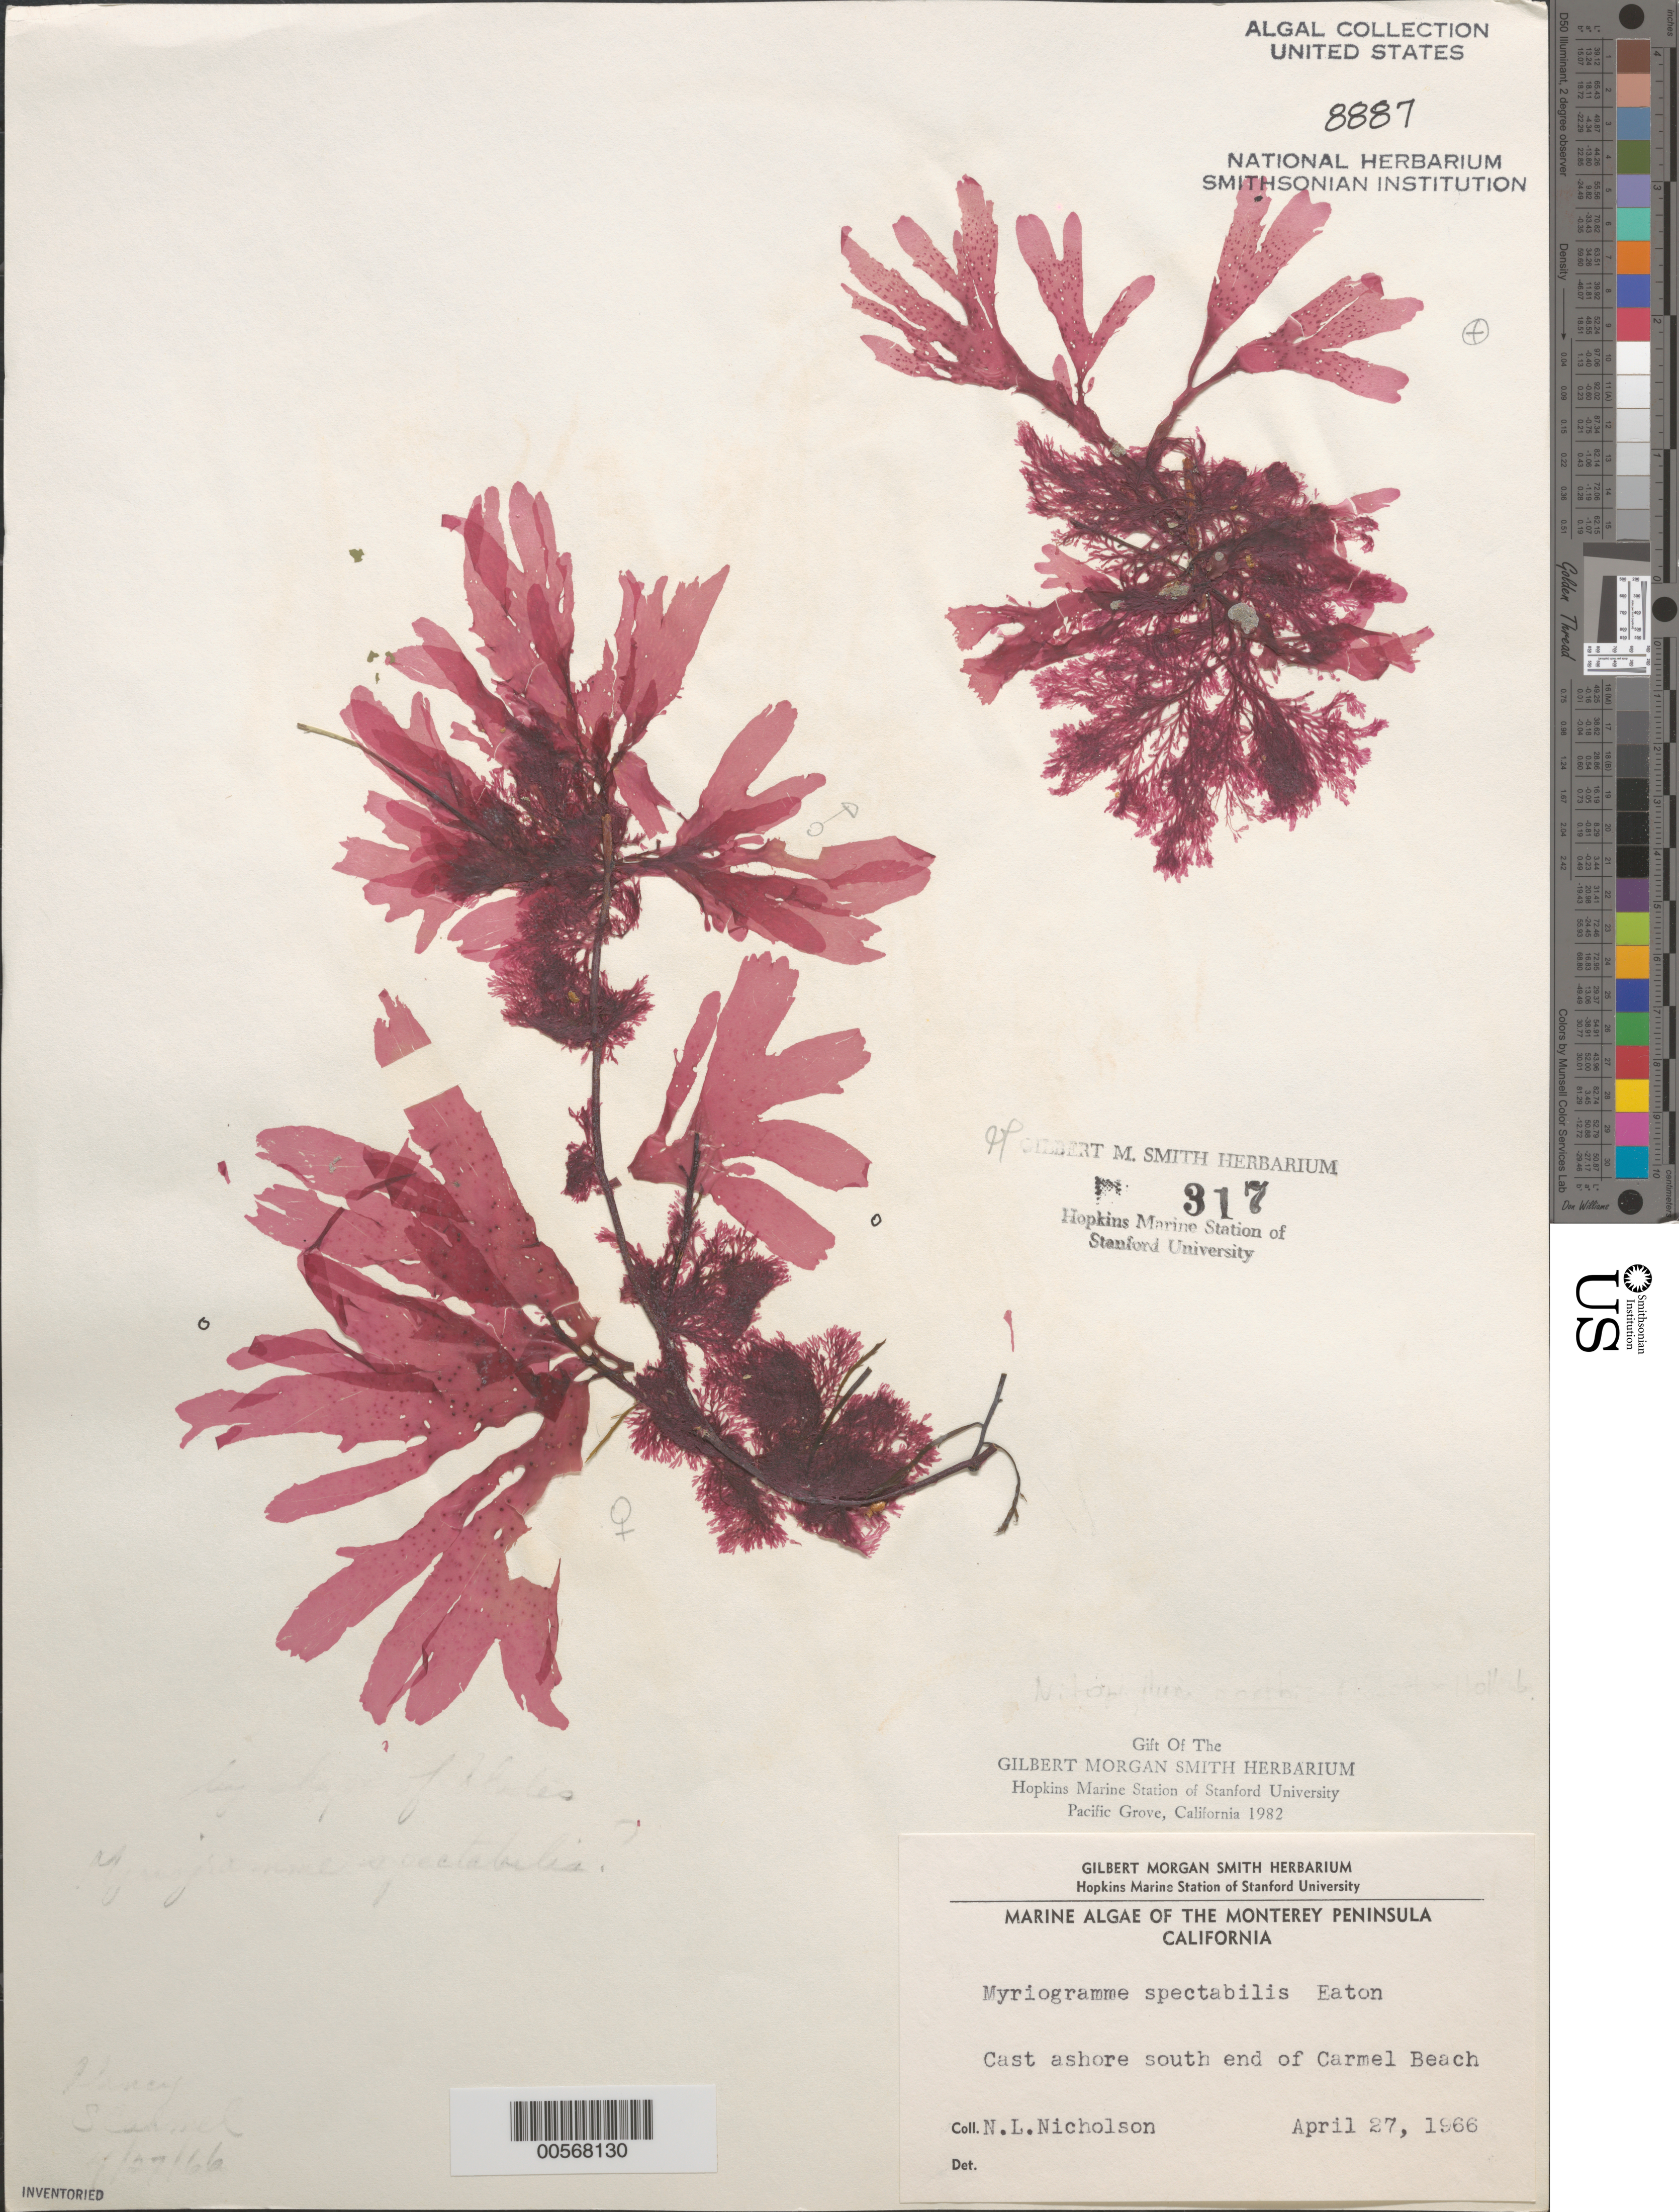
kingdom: Plantae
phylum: Rhodophyta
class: Florideophyceae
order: Ceramiales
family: Delesseriaceae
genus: Myriogramme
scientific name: Myriogramme spectabilis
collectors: N. Nicholson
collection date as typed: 27 Apr 1966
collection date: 1966-04-27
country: United States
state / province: California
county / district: Monterey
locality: Carmel Beach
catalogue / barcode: US 8887